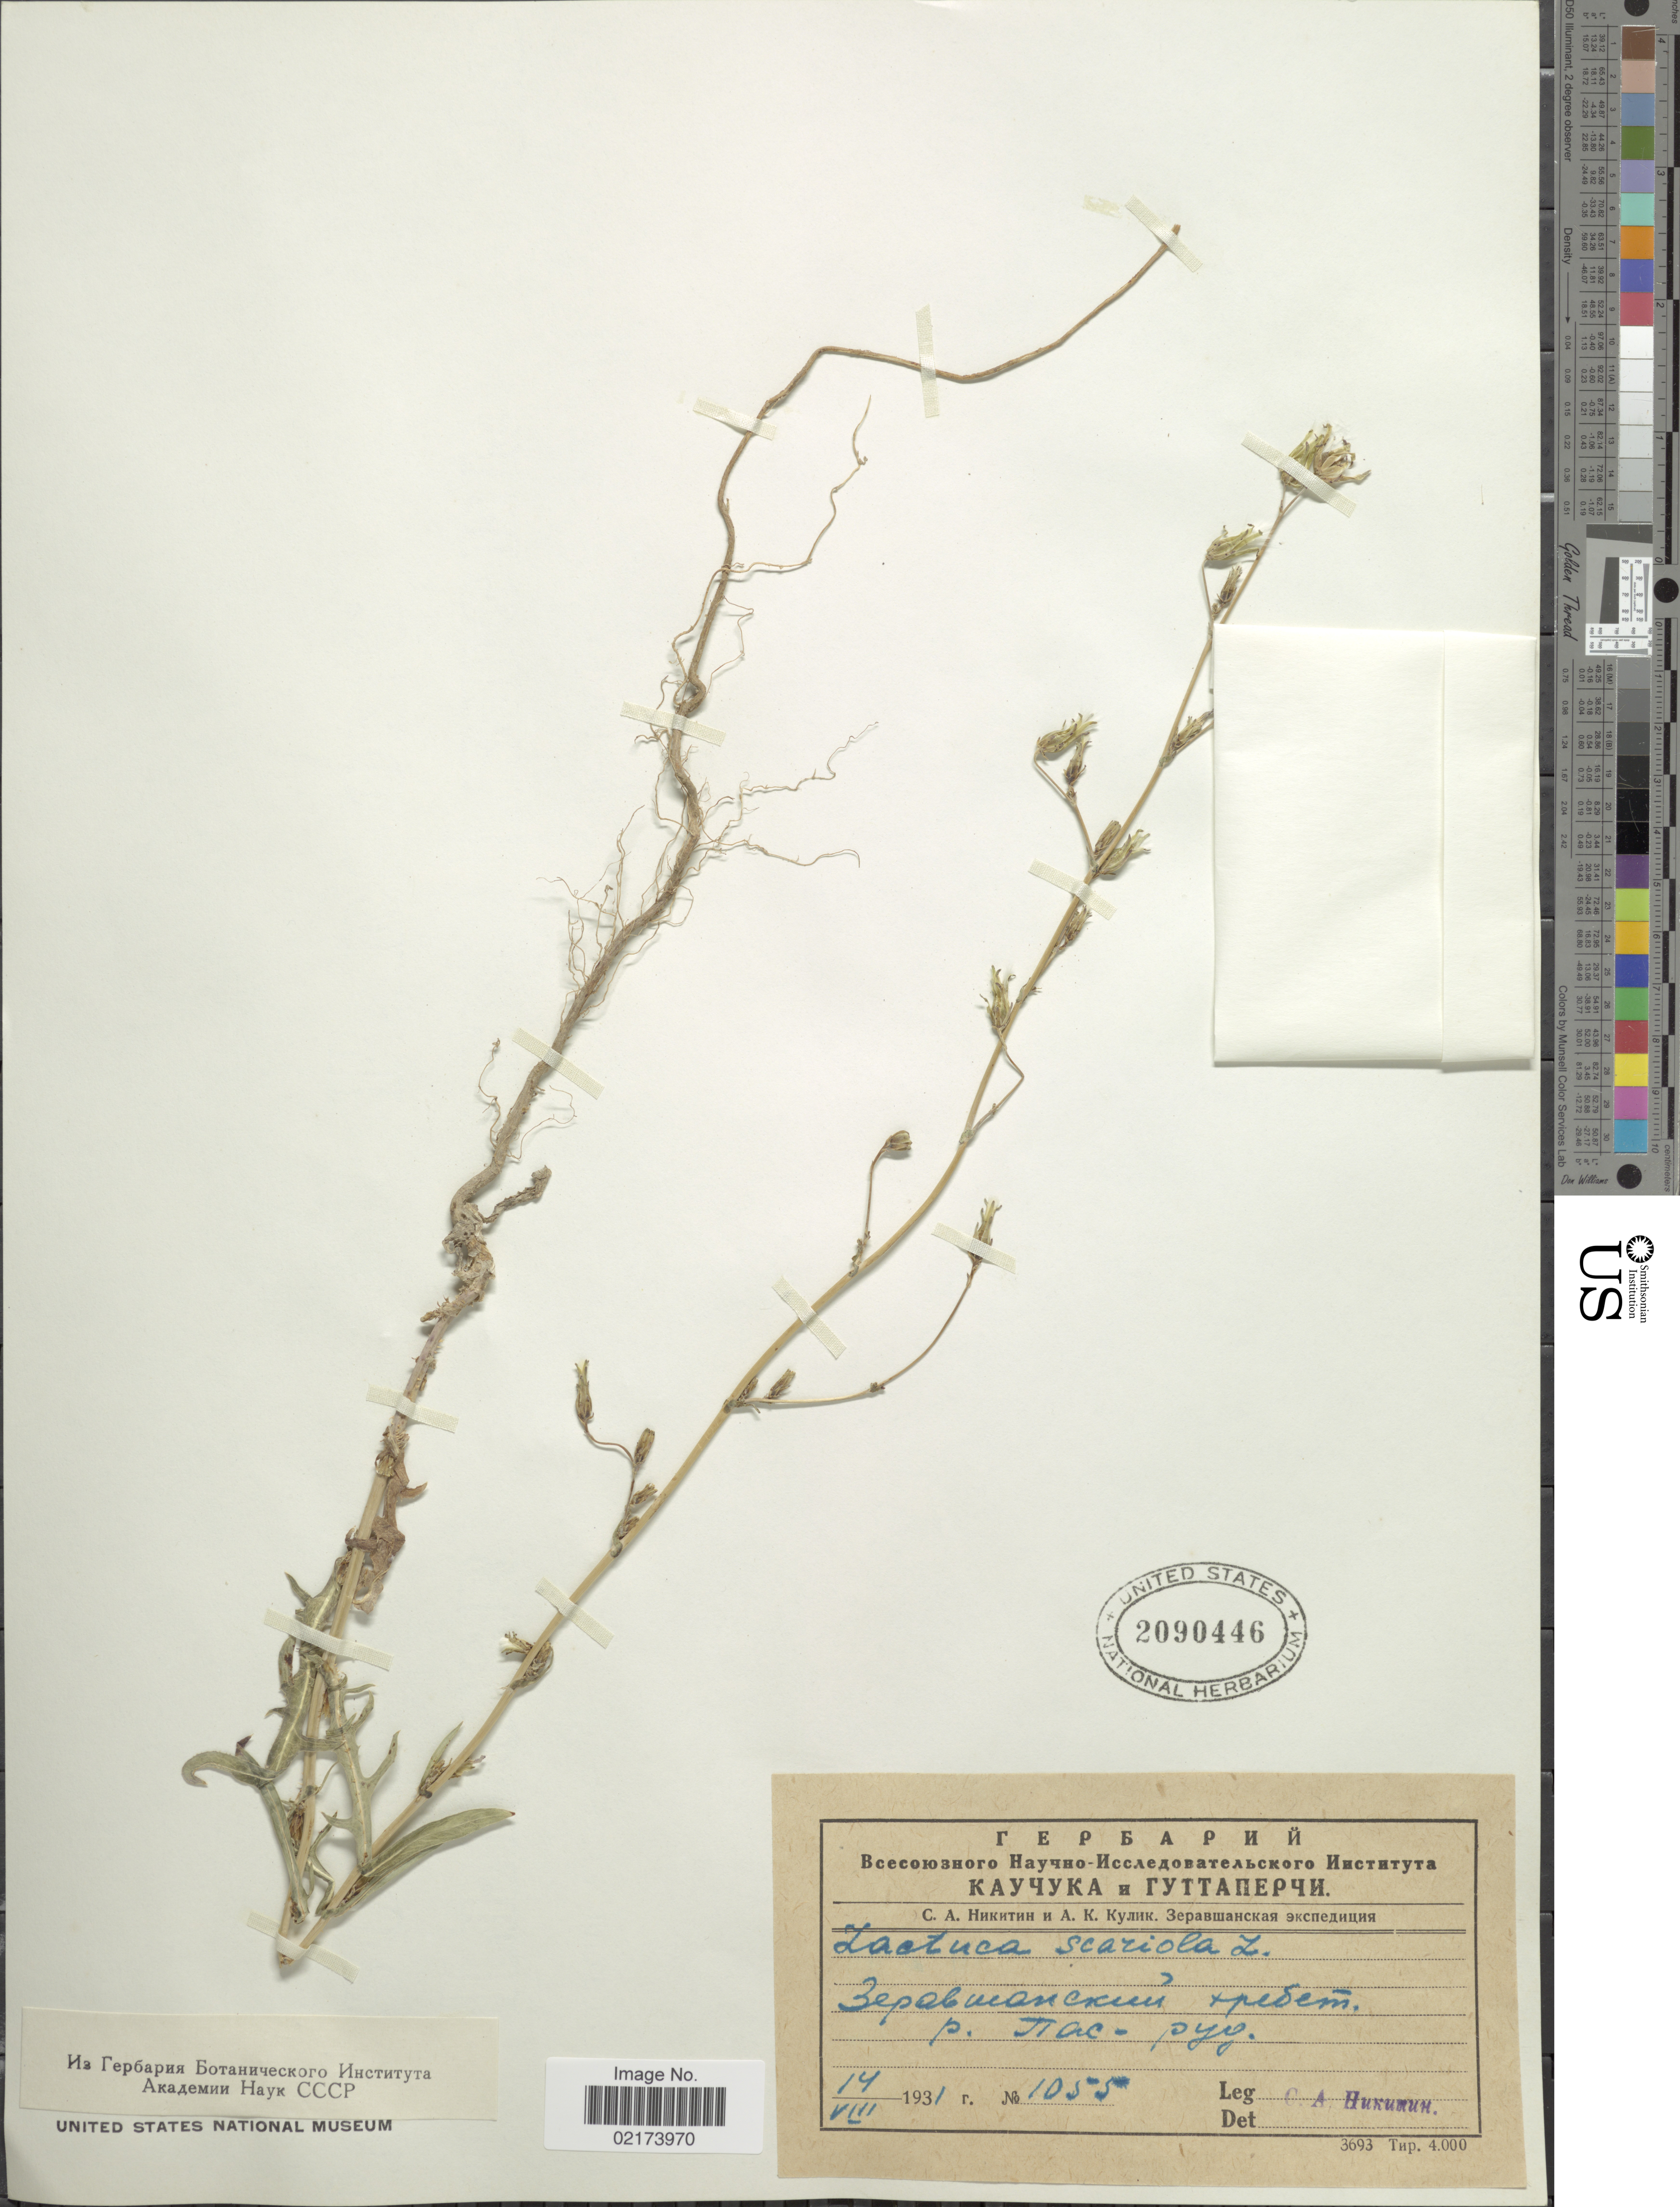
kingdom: Plantae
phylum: Tracheophyta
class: Magnoliopsida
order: Asterales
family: Asteraceae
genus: Lactuca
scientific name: Lactuca serriola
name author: L.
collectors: C. Hukumuh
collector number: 1055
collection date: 1931-08-14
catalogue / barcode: US 2090446